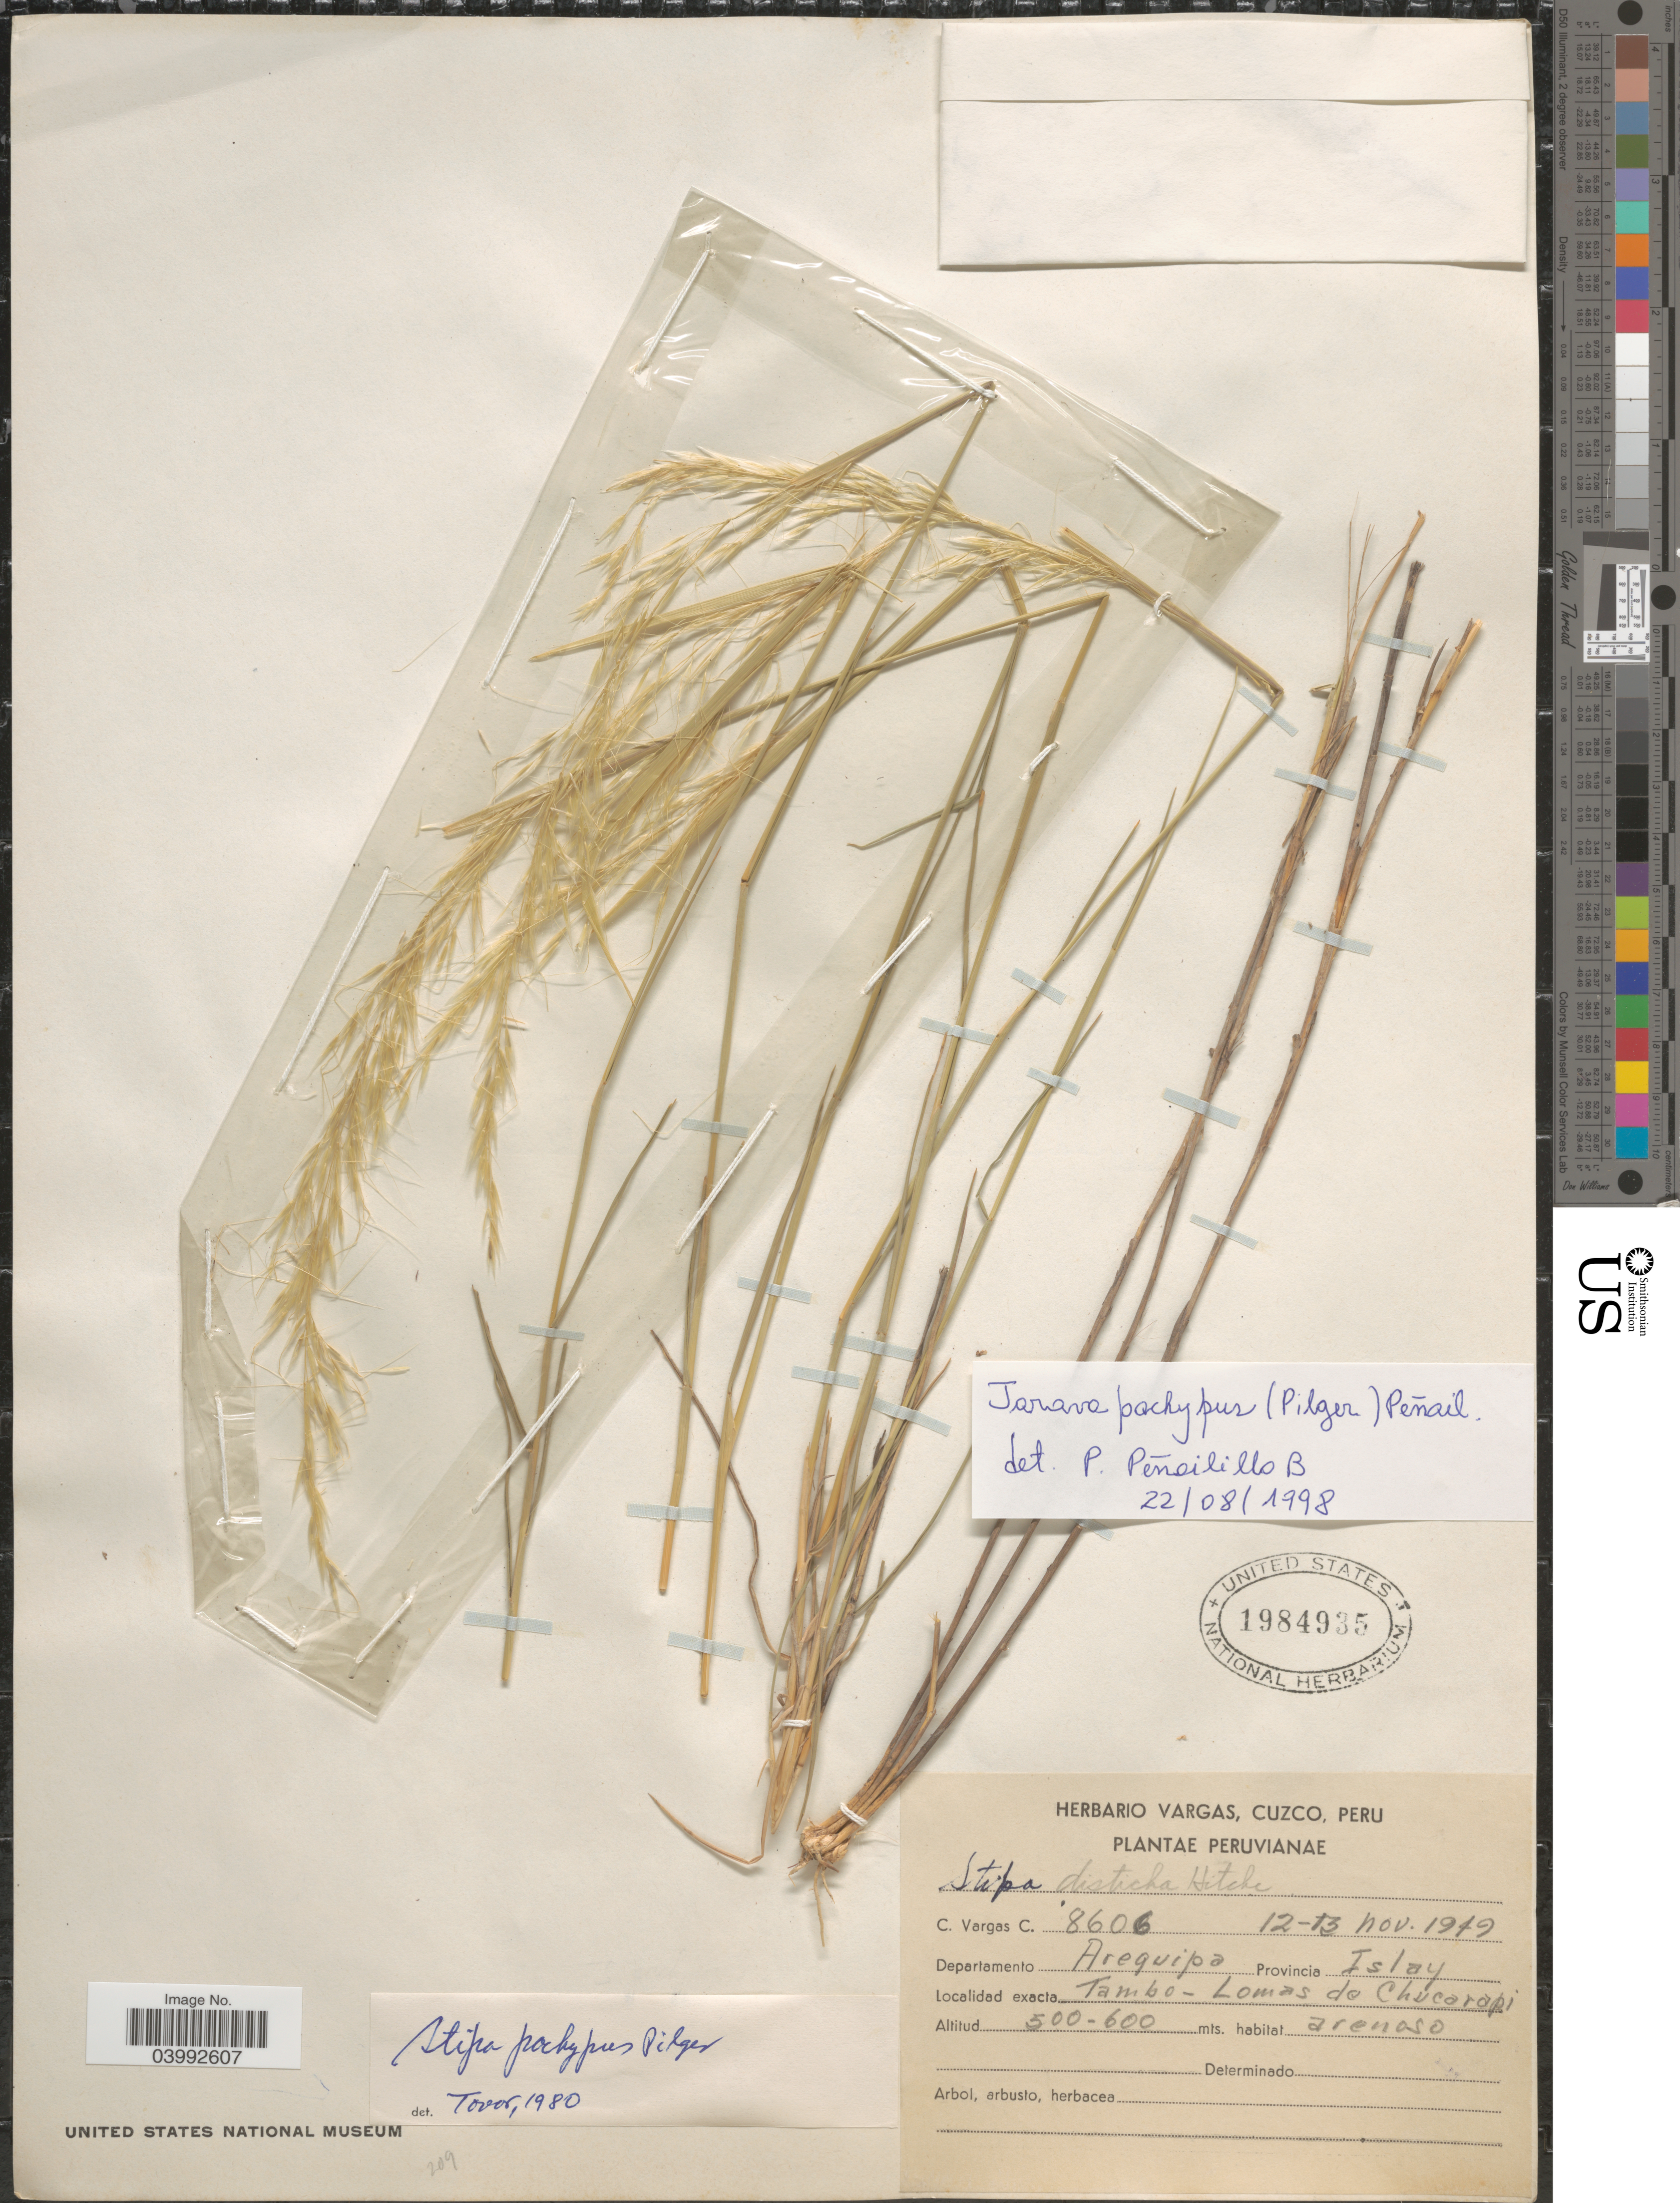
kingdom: Plantae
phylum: Tracheophyta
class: Liliopsida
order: Poales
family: Poaceae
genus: Jarava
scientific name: Jarava pachypus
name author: Pilg.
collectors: C. Vargas Calderón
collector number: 8606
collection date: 1949-11-12/1949-11-13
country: Peru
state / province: Arequipa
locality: Departamento Arequipa. Provincia Islay. Tambo - Lomas de Chucarapi.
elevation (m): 500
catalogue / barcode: US 1984935